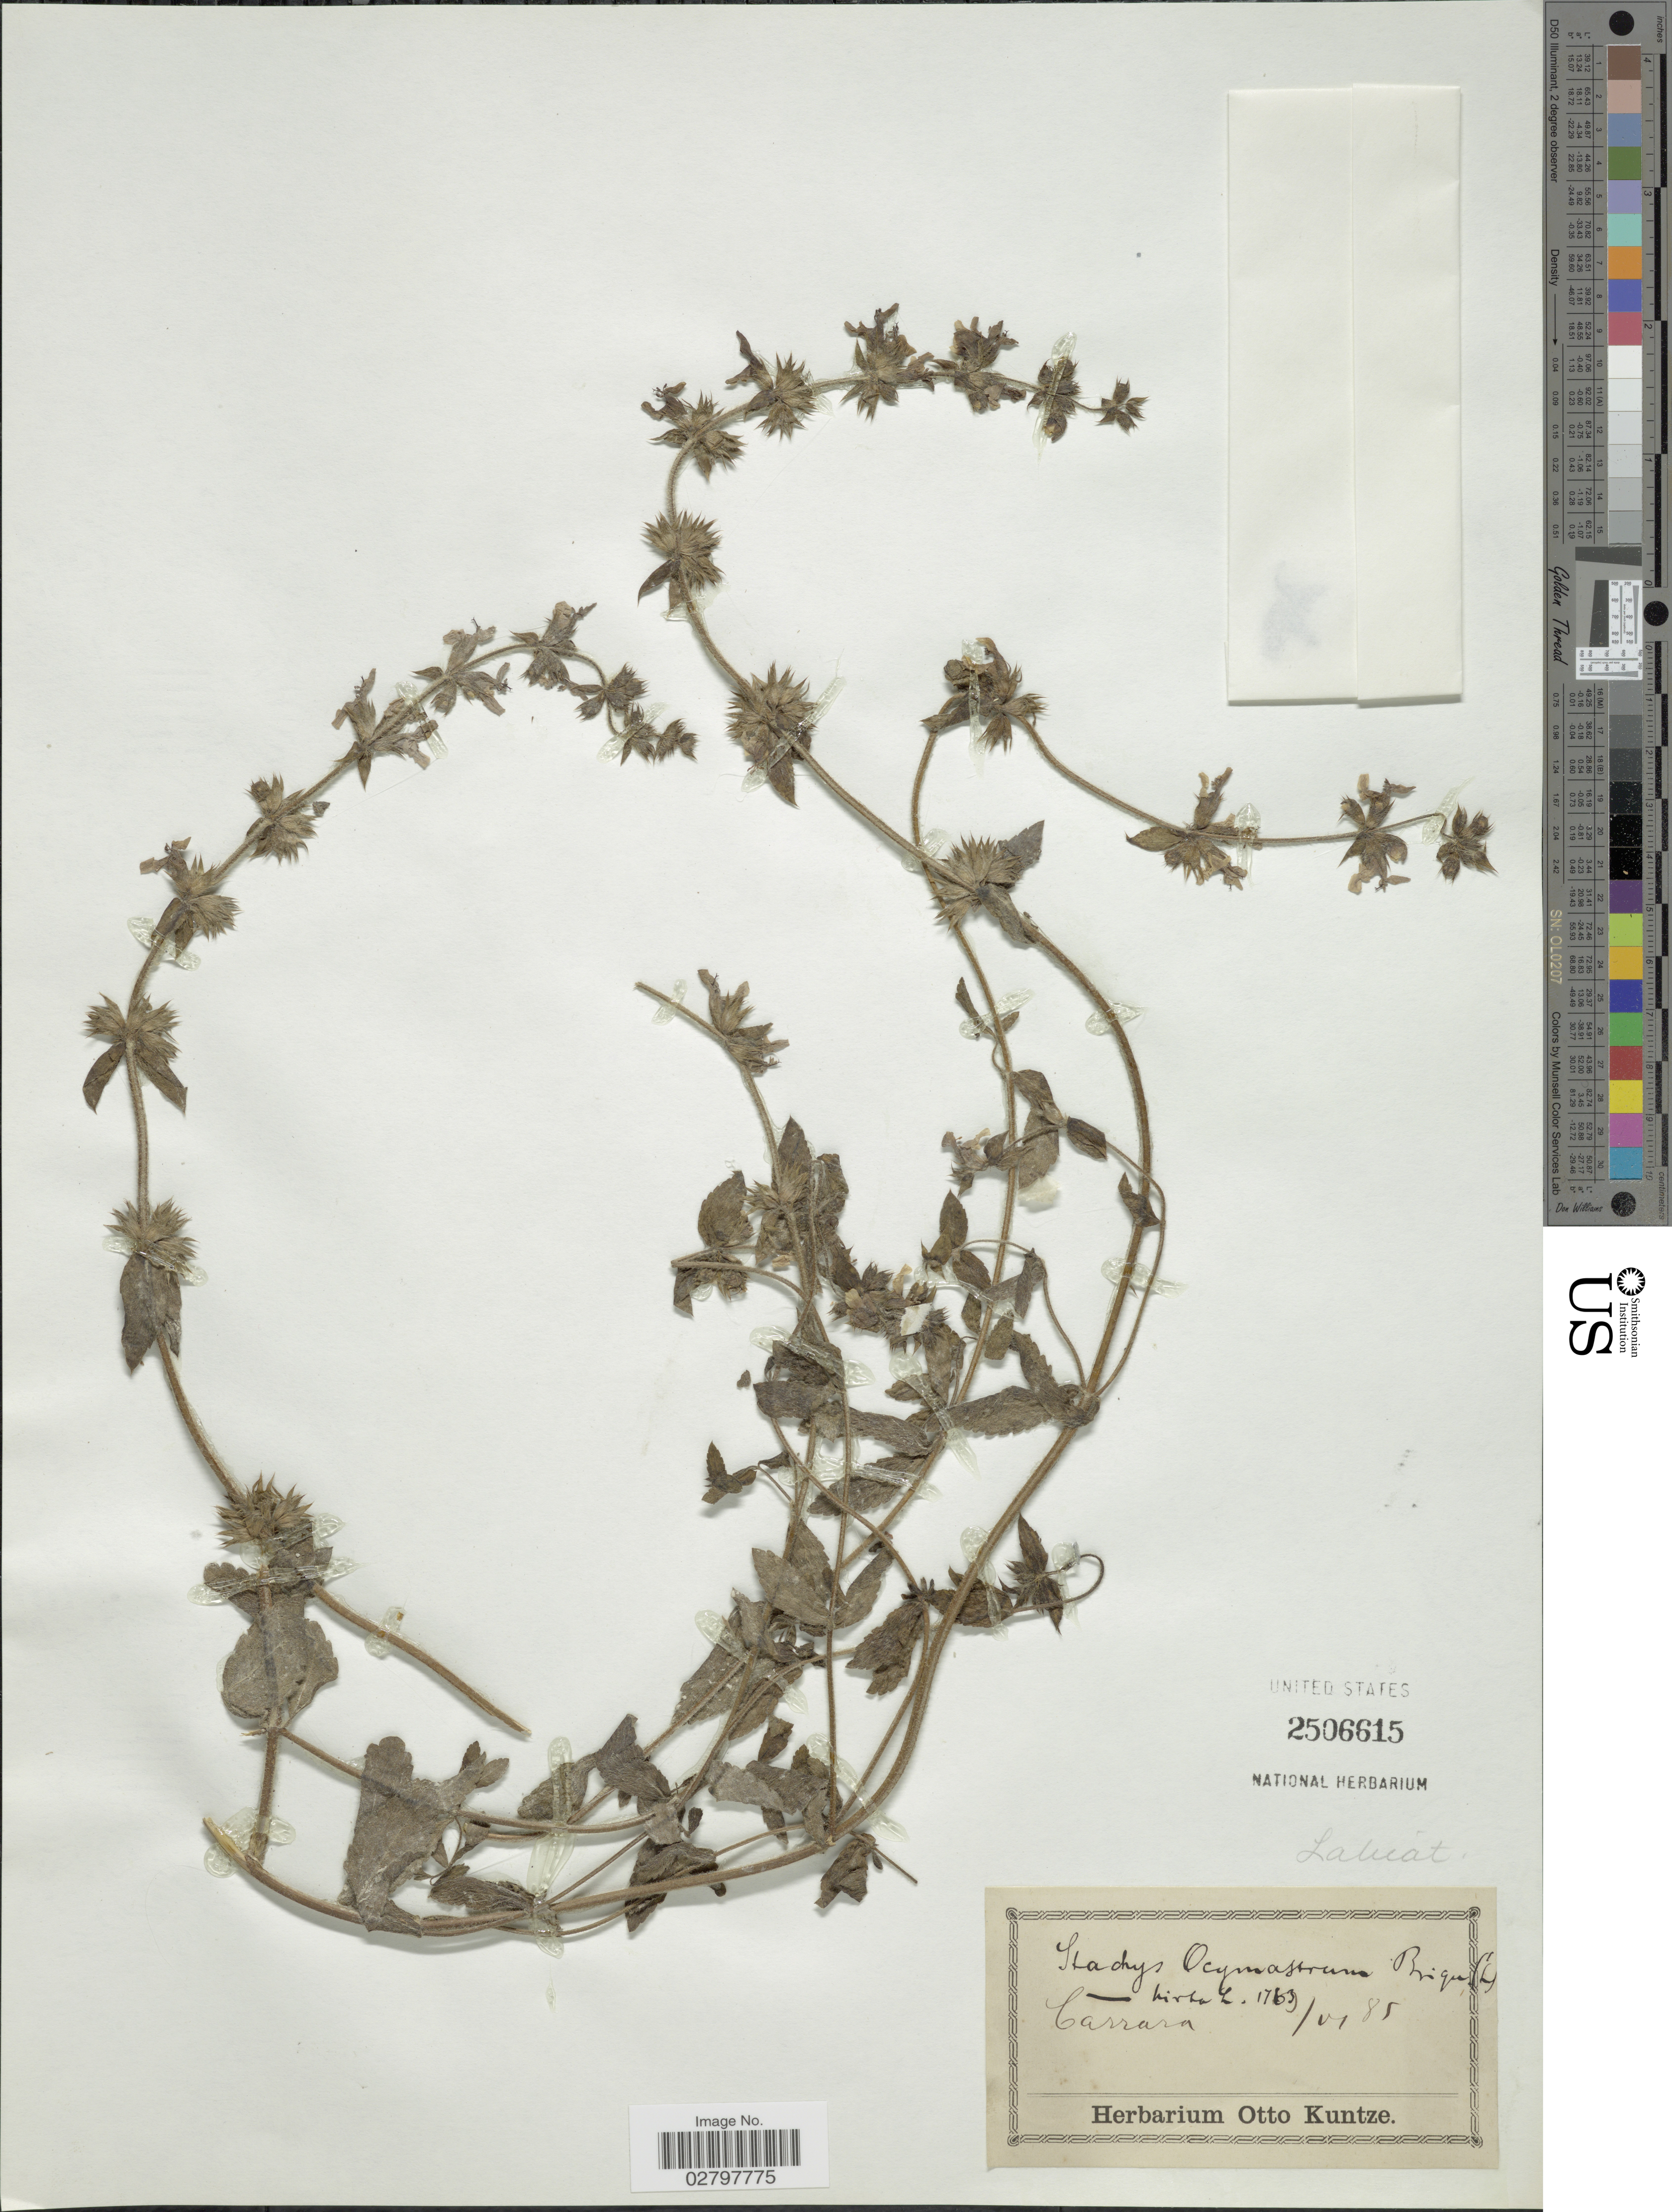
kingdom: Plantae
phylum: Tracheophyta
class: Magnoliopsida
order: Lamiales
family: Lamiaceae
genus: Stachys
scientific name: Stachys hirta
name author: L.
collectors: ex herb. Otto Kuntze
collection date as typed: Transcribed d/m/y: 3/6/85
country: Italy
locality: Carrara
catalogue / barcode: US 2506615